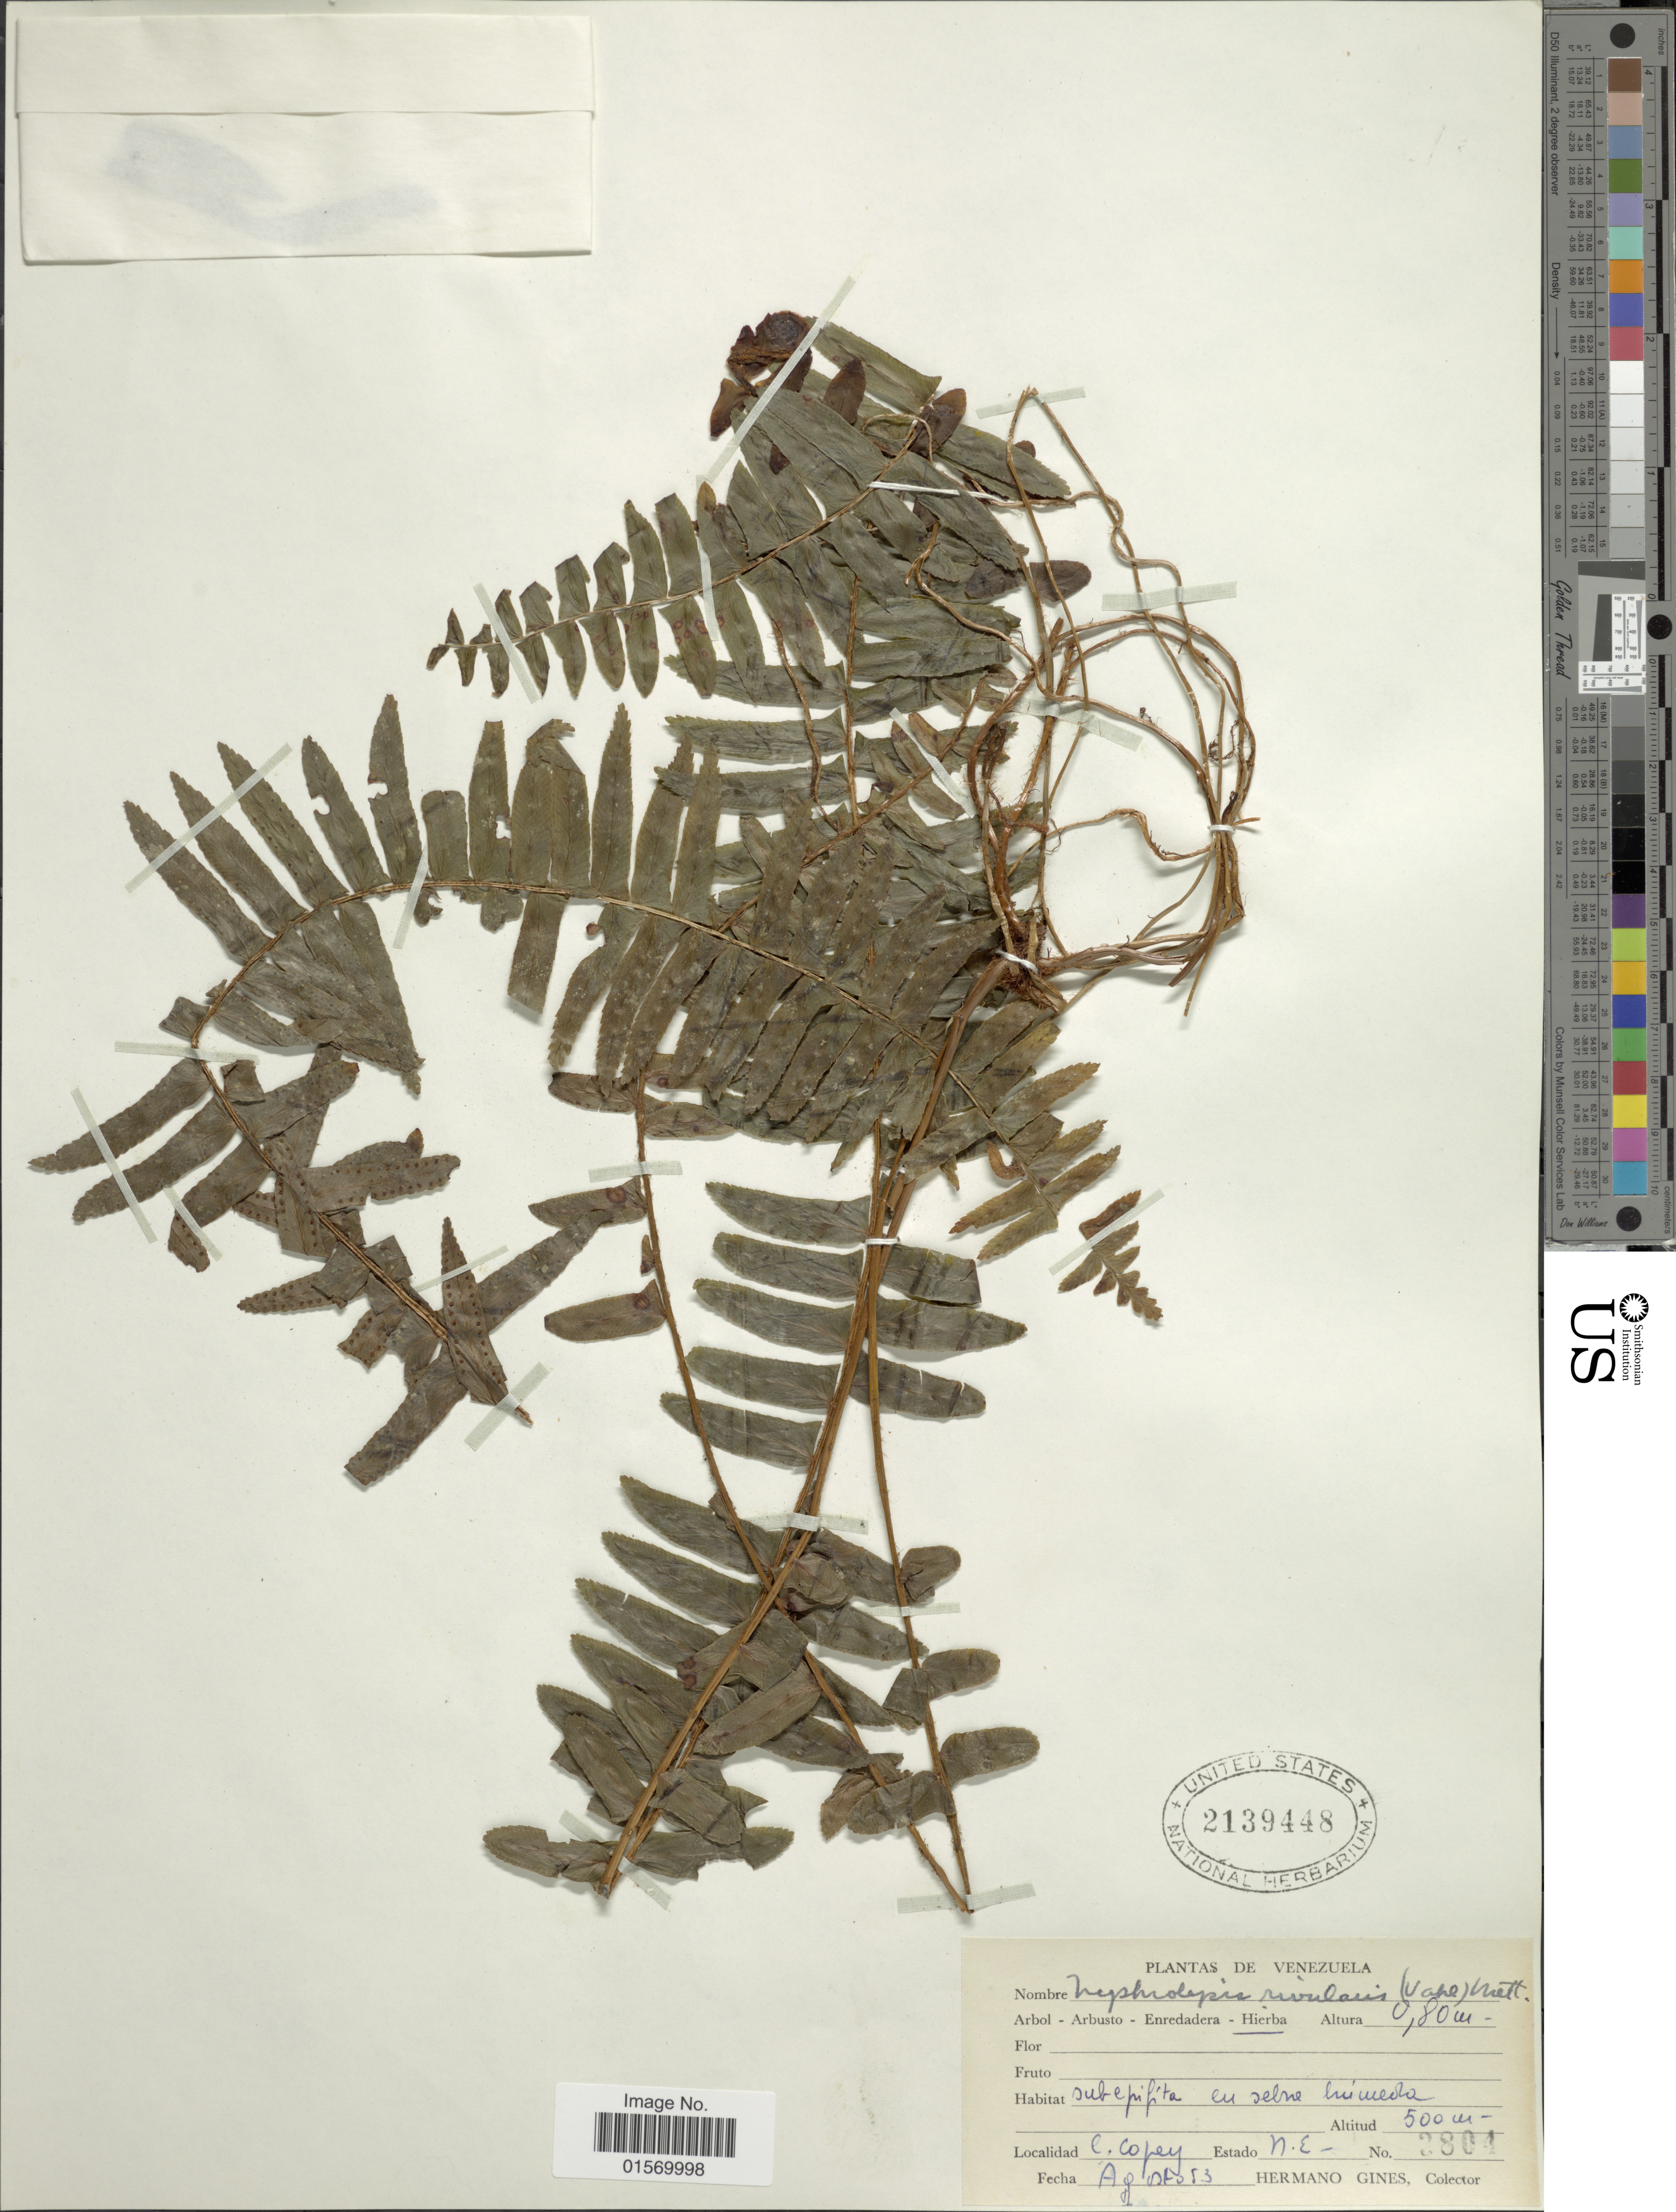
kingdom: Plantae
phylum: Tracheophyta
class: Polypodiopsida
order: Polypodiales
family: Nephrolepidaceae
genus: Nephrolepis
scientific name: Nephrolepis rivularis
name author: (Vahl) Mett. ex Krug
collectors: Bro. Gines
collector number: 3804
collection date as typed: Transcribed d/m/y: /8/53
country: Venezuela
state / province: Nueva Esparta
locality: C. Copey. Estado N. E.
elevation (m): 500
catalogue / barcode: US 2139448